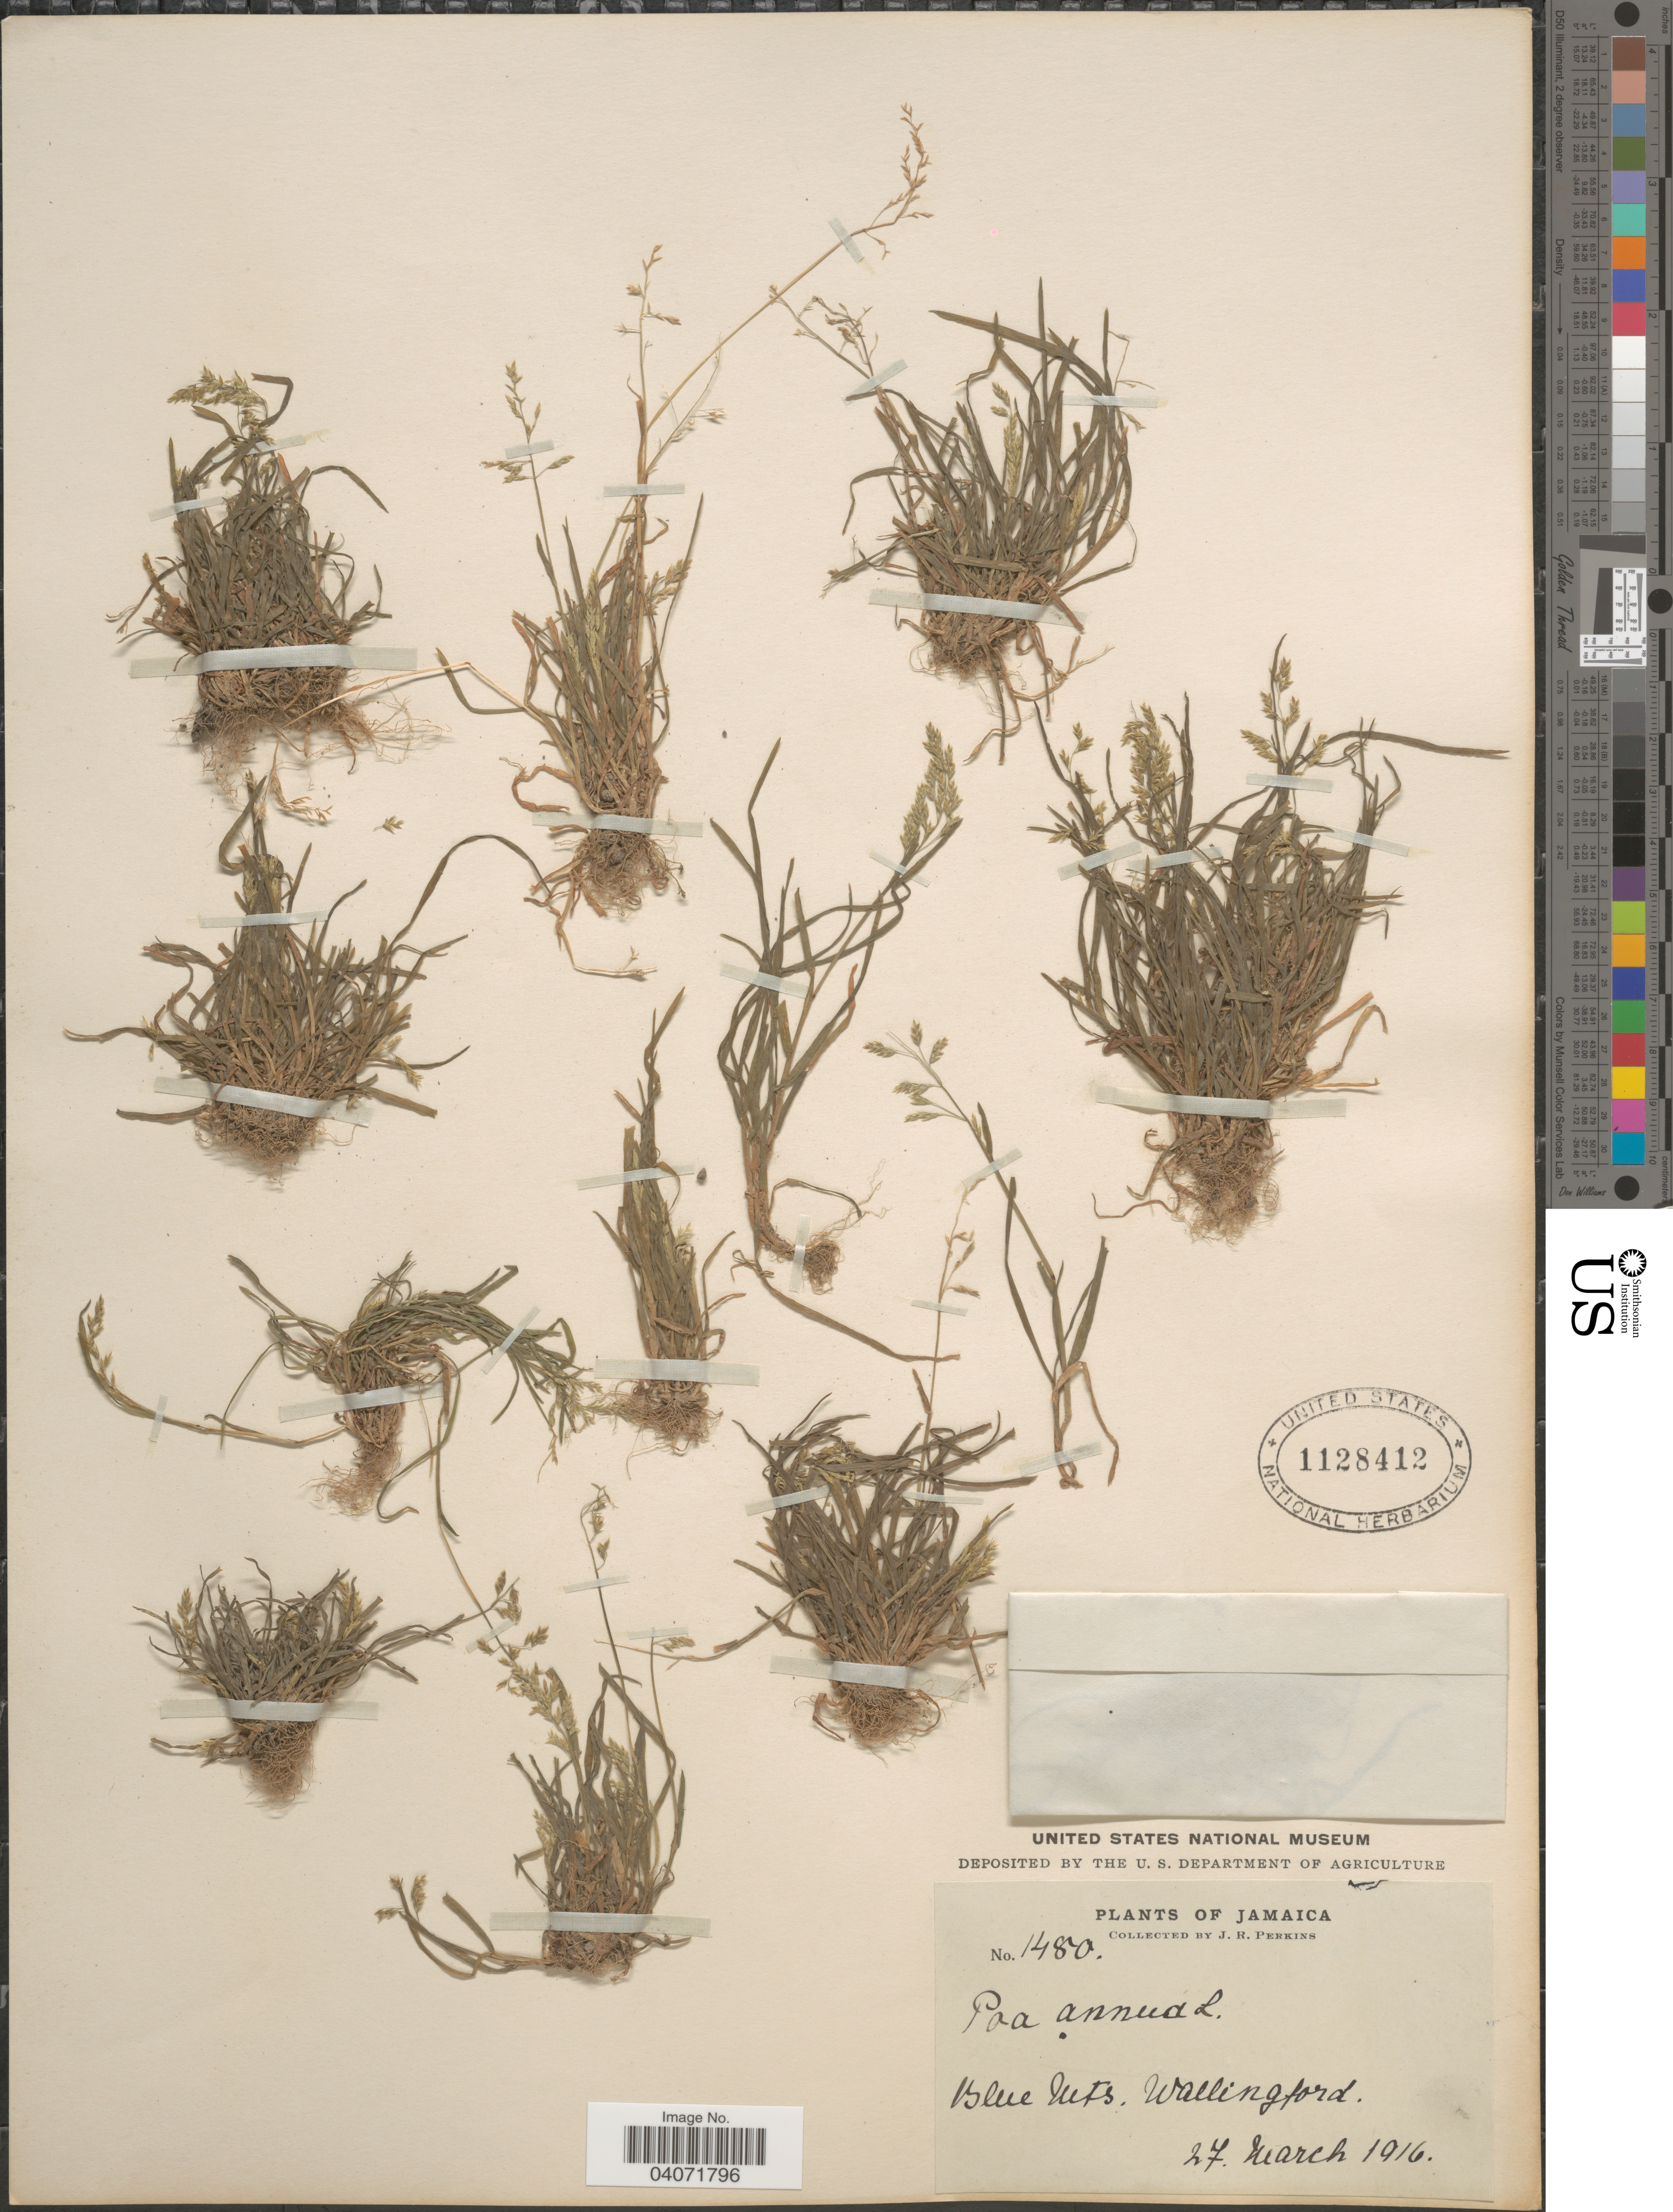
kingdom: Plantae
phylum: Tracheophyta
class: Liliopsida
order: Poales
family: Poaceae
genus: Poa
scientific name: Poa annua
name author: L.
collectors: J. R. Perkins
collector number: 1480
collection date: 1916-03-27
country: Jamaica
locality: Blue Mts. Wallingford.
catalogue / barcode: US 1128412